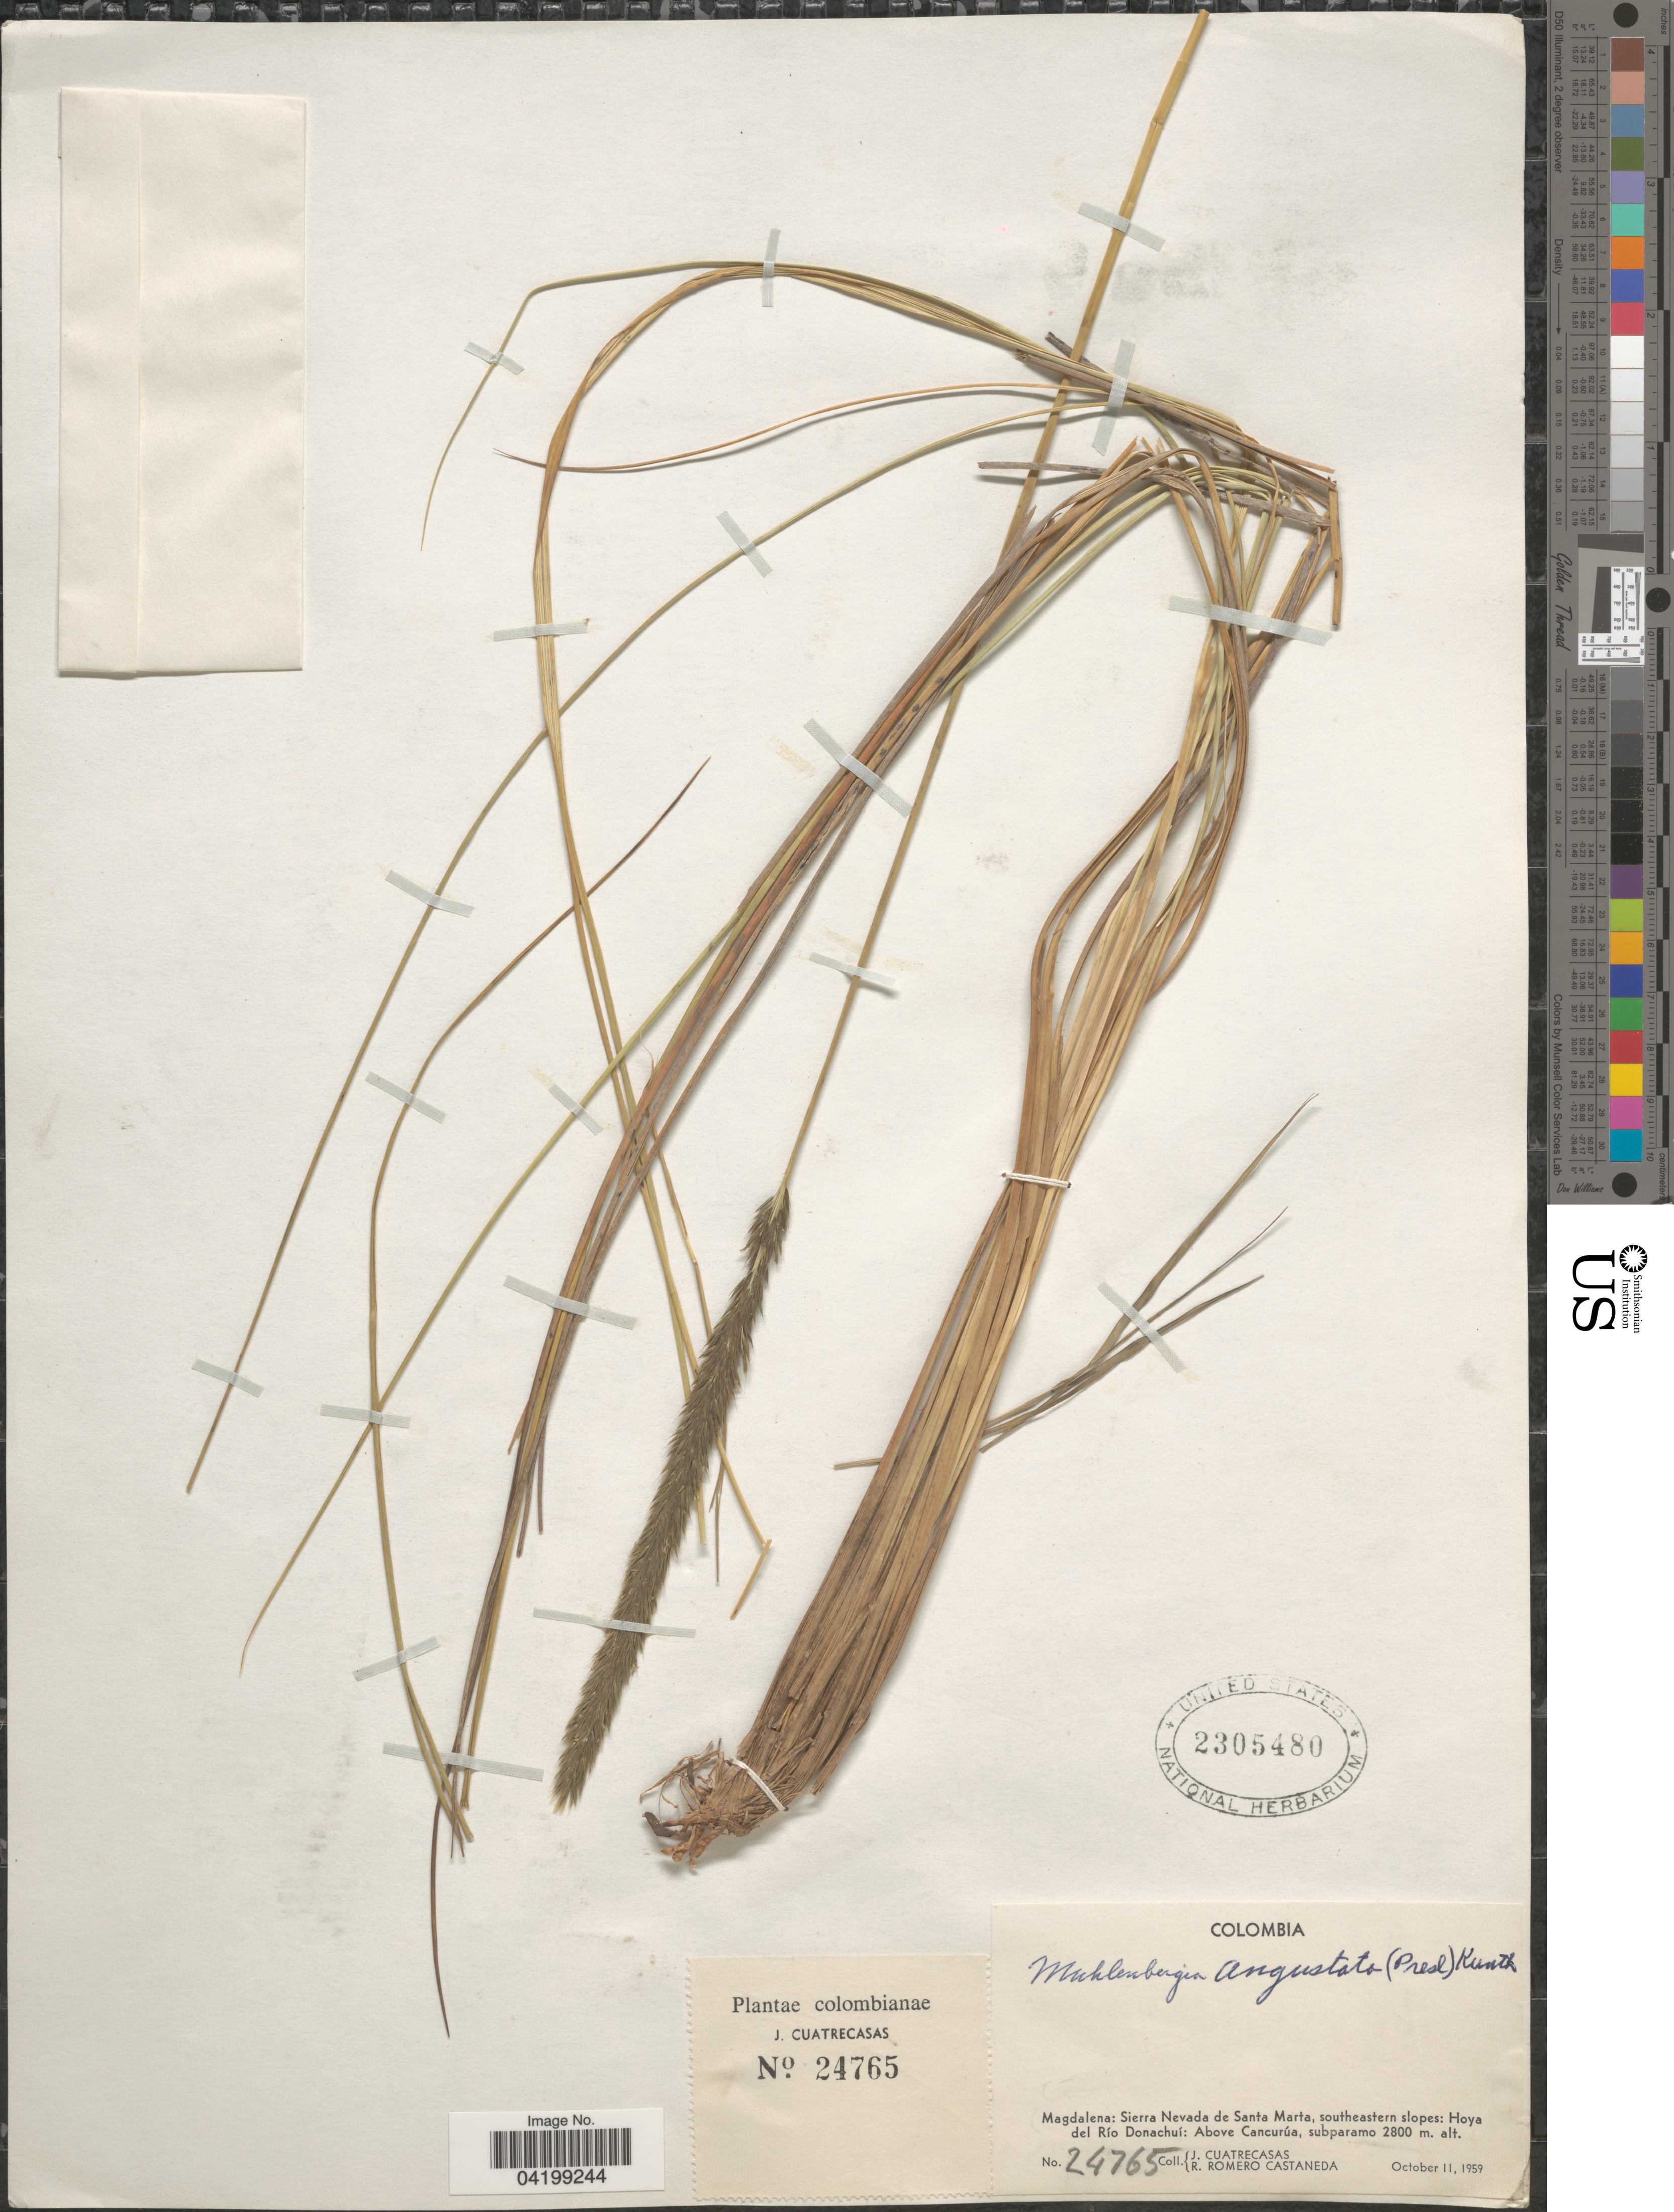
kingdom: Plantae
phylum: Tracheophyta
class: Liliopsida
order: Poales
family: Poaceae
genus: Muhlenbergia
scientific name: Muhlenbergia coerulea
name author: (Griseb.) Mez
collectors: J. Cuatrecasas & R. Romero Castañeda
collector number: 24765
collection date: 1959-10-11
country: Colombia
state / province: Magdalena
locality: Sierra Nevada de Santa Marta, southeastern slopes: Hoya del Río Donachuí: Above Cancurúa, subparamo.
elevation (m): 2800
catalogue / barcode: US 2305480